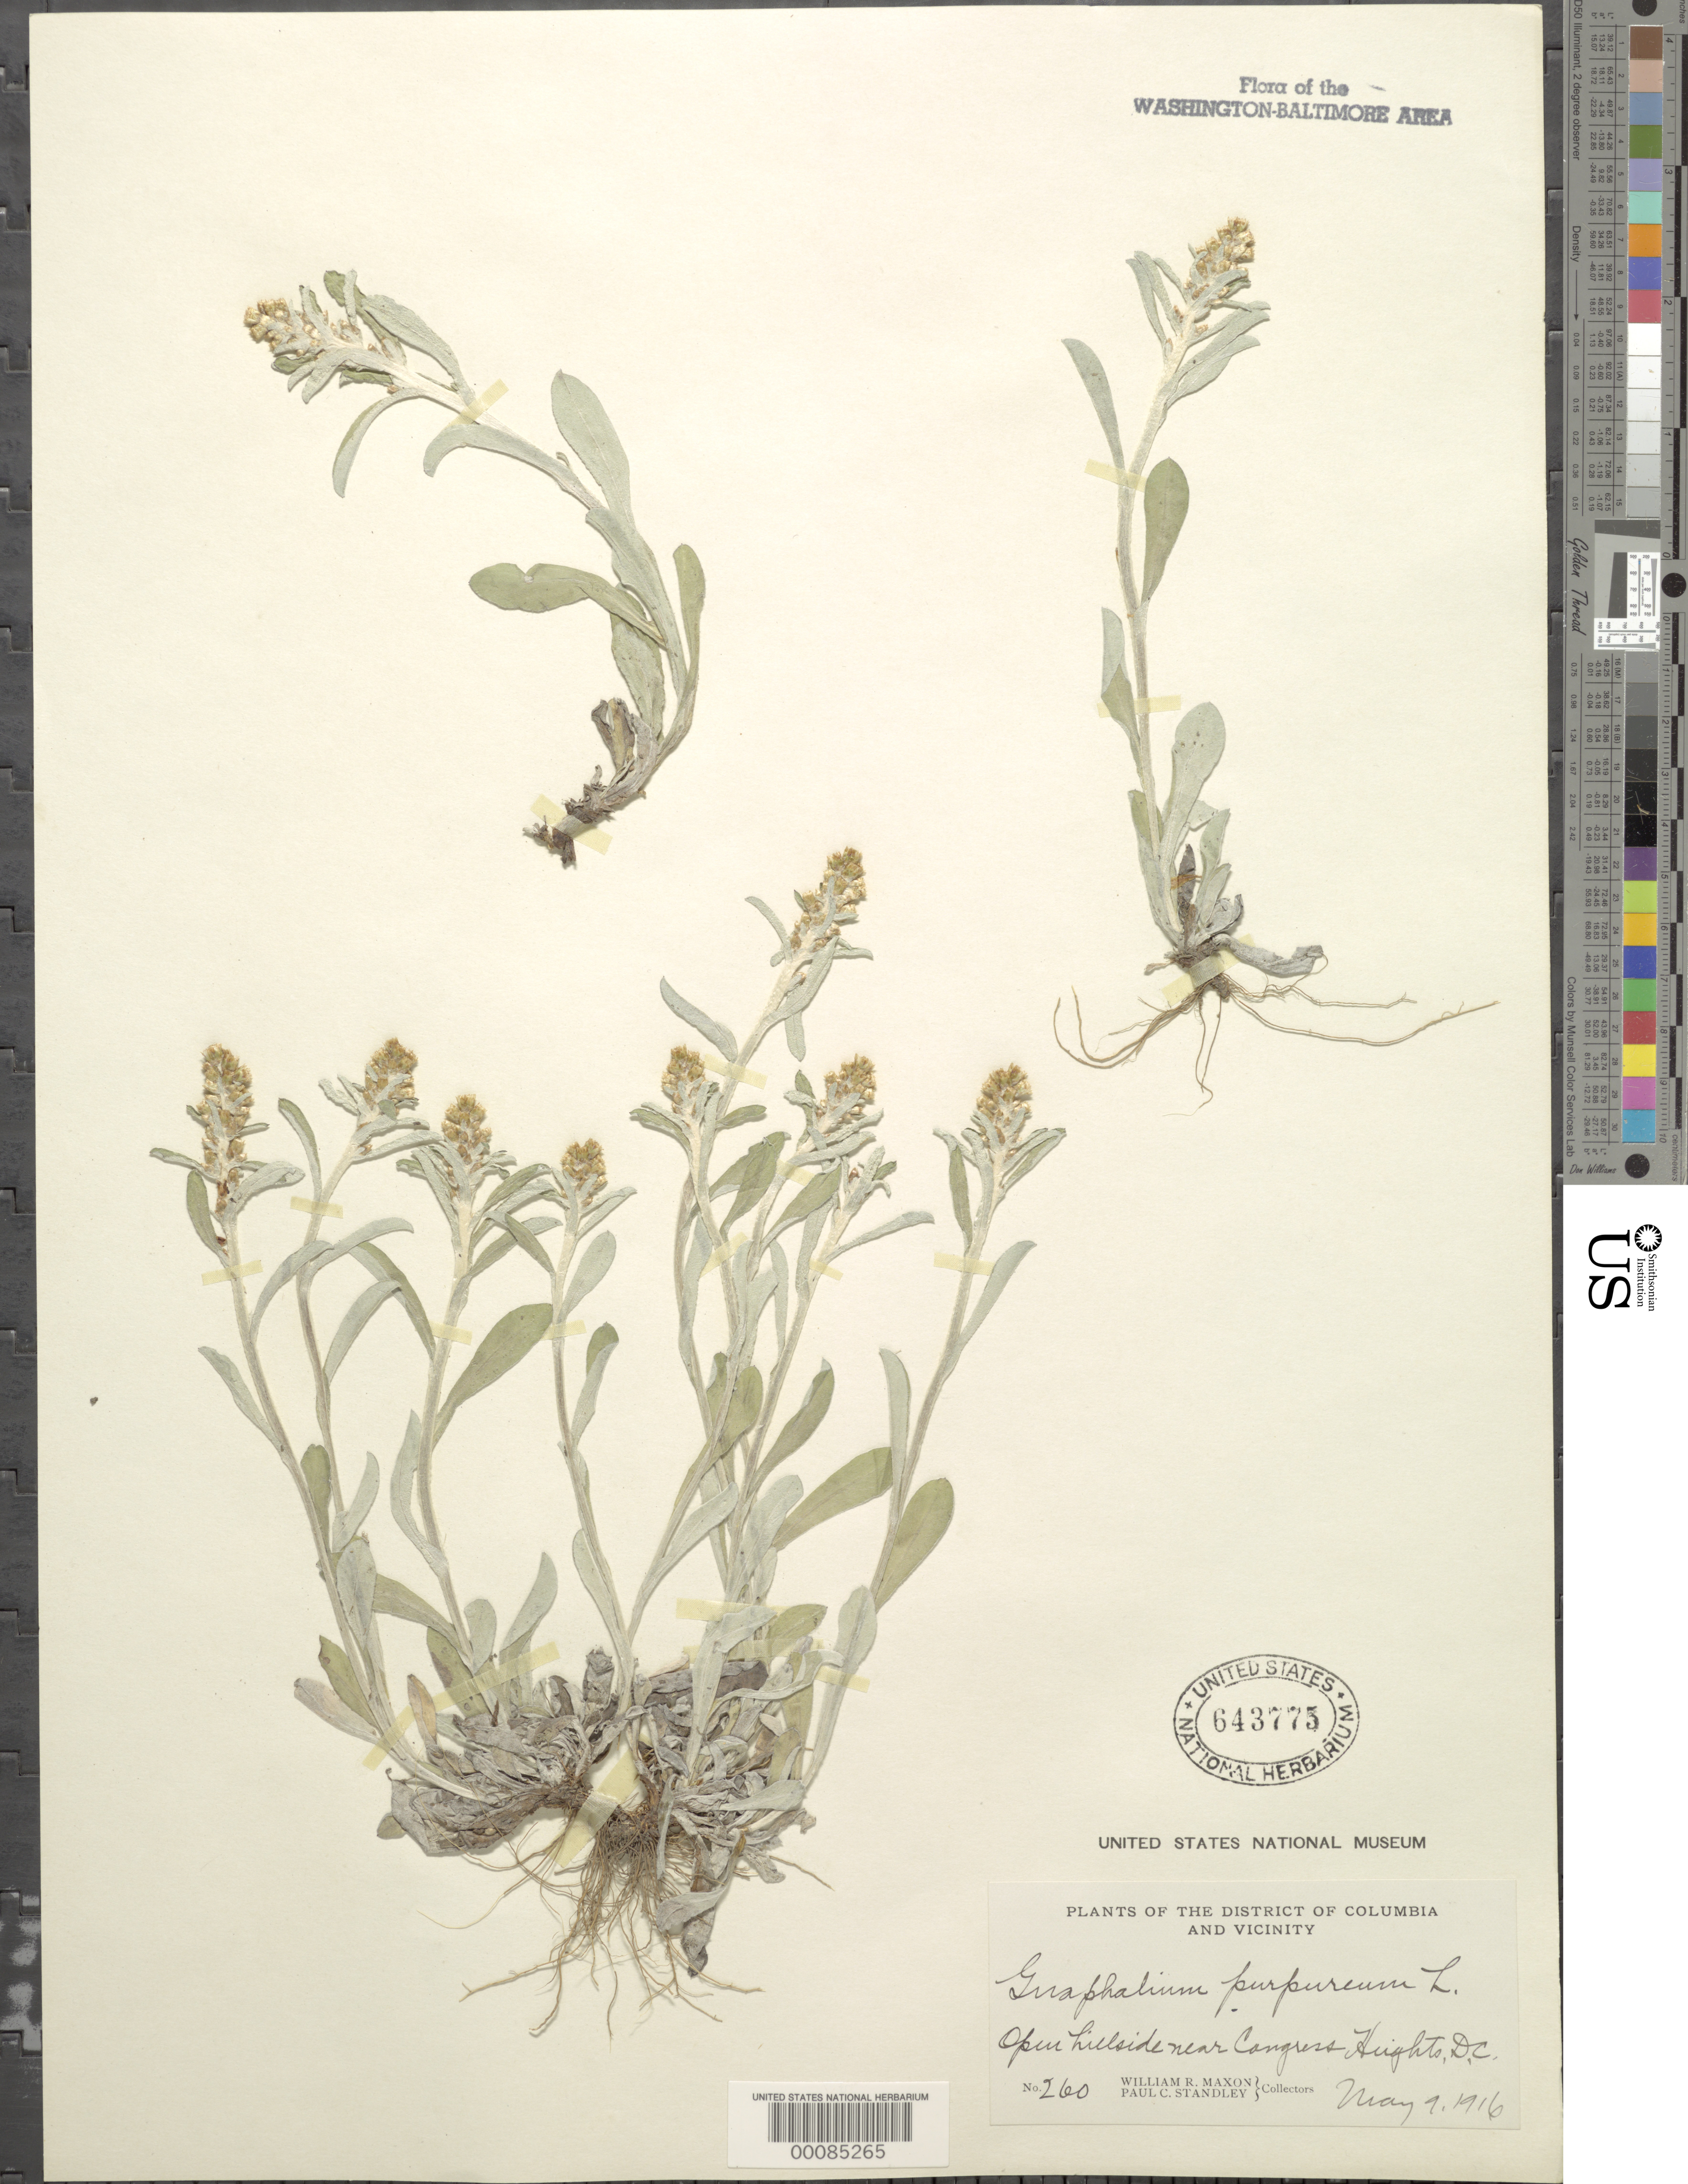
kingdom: Plantae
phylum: Tracheophyta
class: Magnoliopsida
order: Asterales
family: Asteraceae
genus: Gamochaeta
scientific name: Gamochaeta purpurea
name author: (L.) Cabrera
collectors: W. R. Maxon & P. C. Standley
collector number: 260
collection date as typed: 09 May 1916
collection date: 1916-05-09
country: United States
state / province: District of Columbia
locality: Near Congress Heights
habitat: Open hillside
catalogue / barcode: US 643775